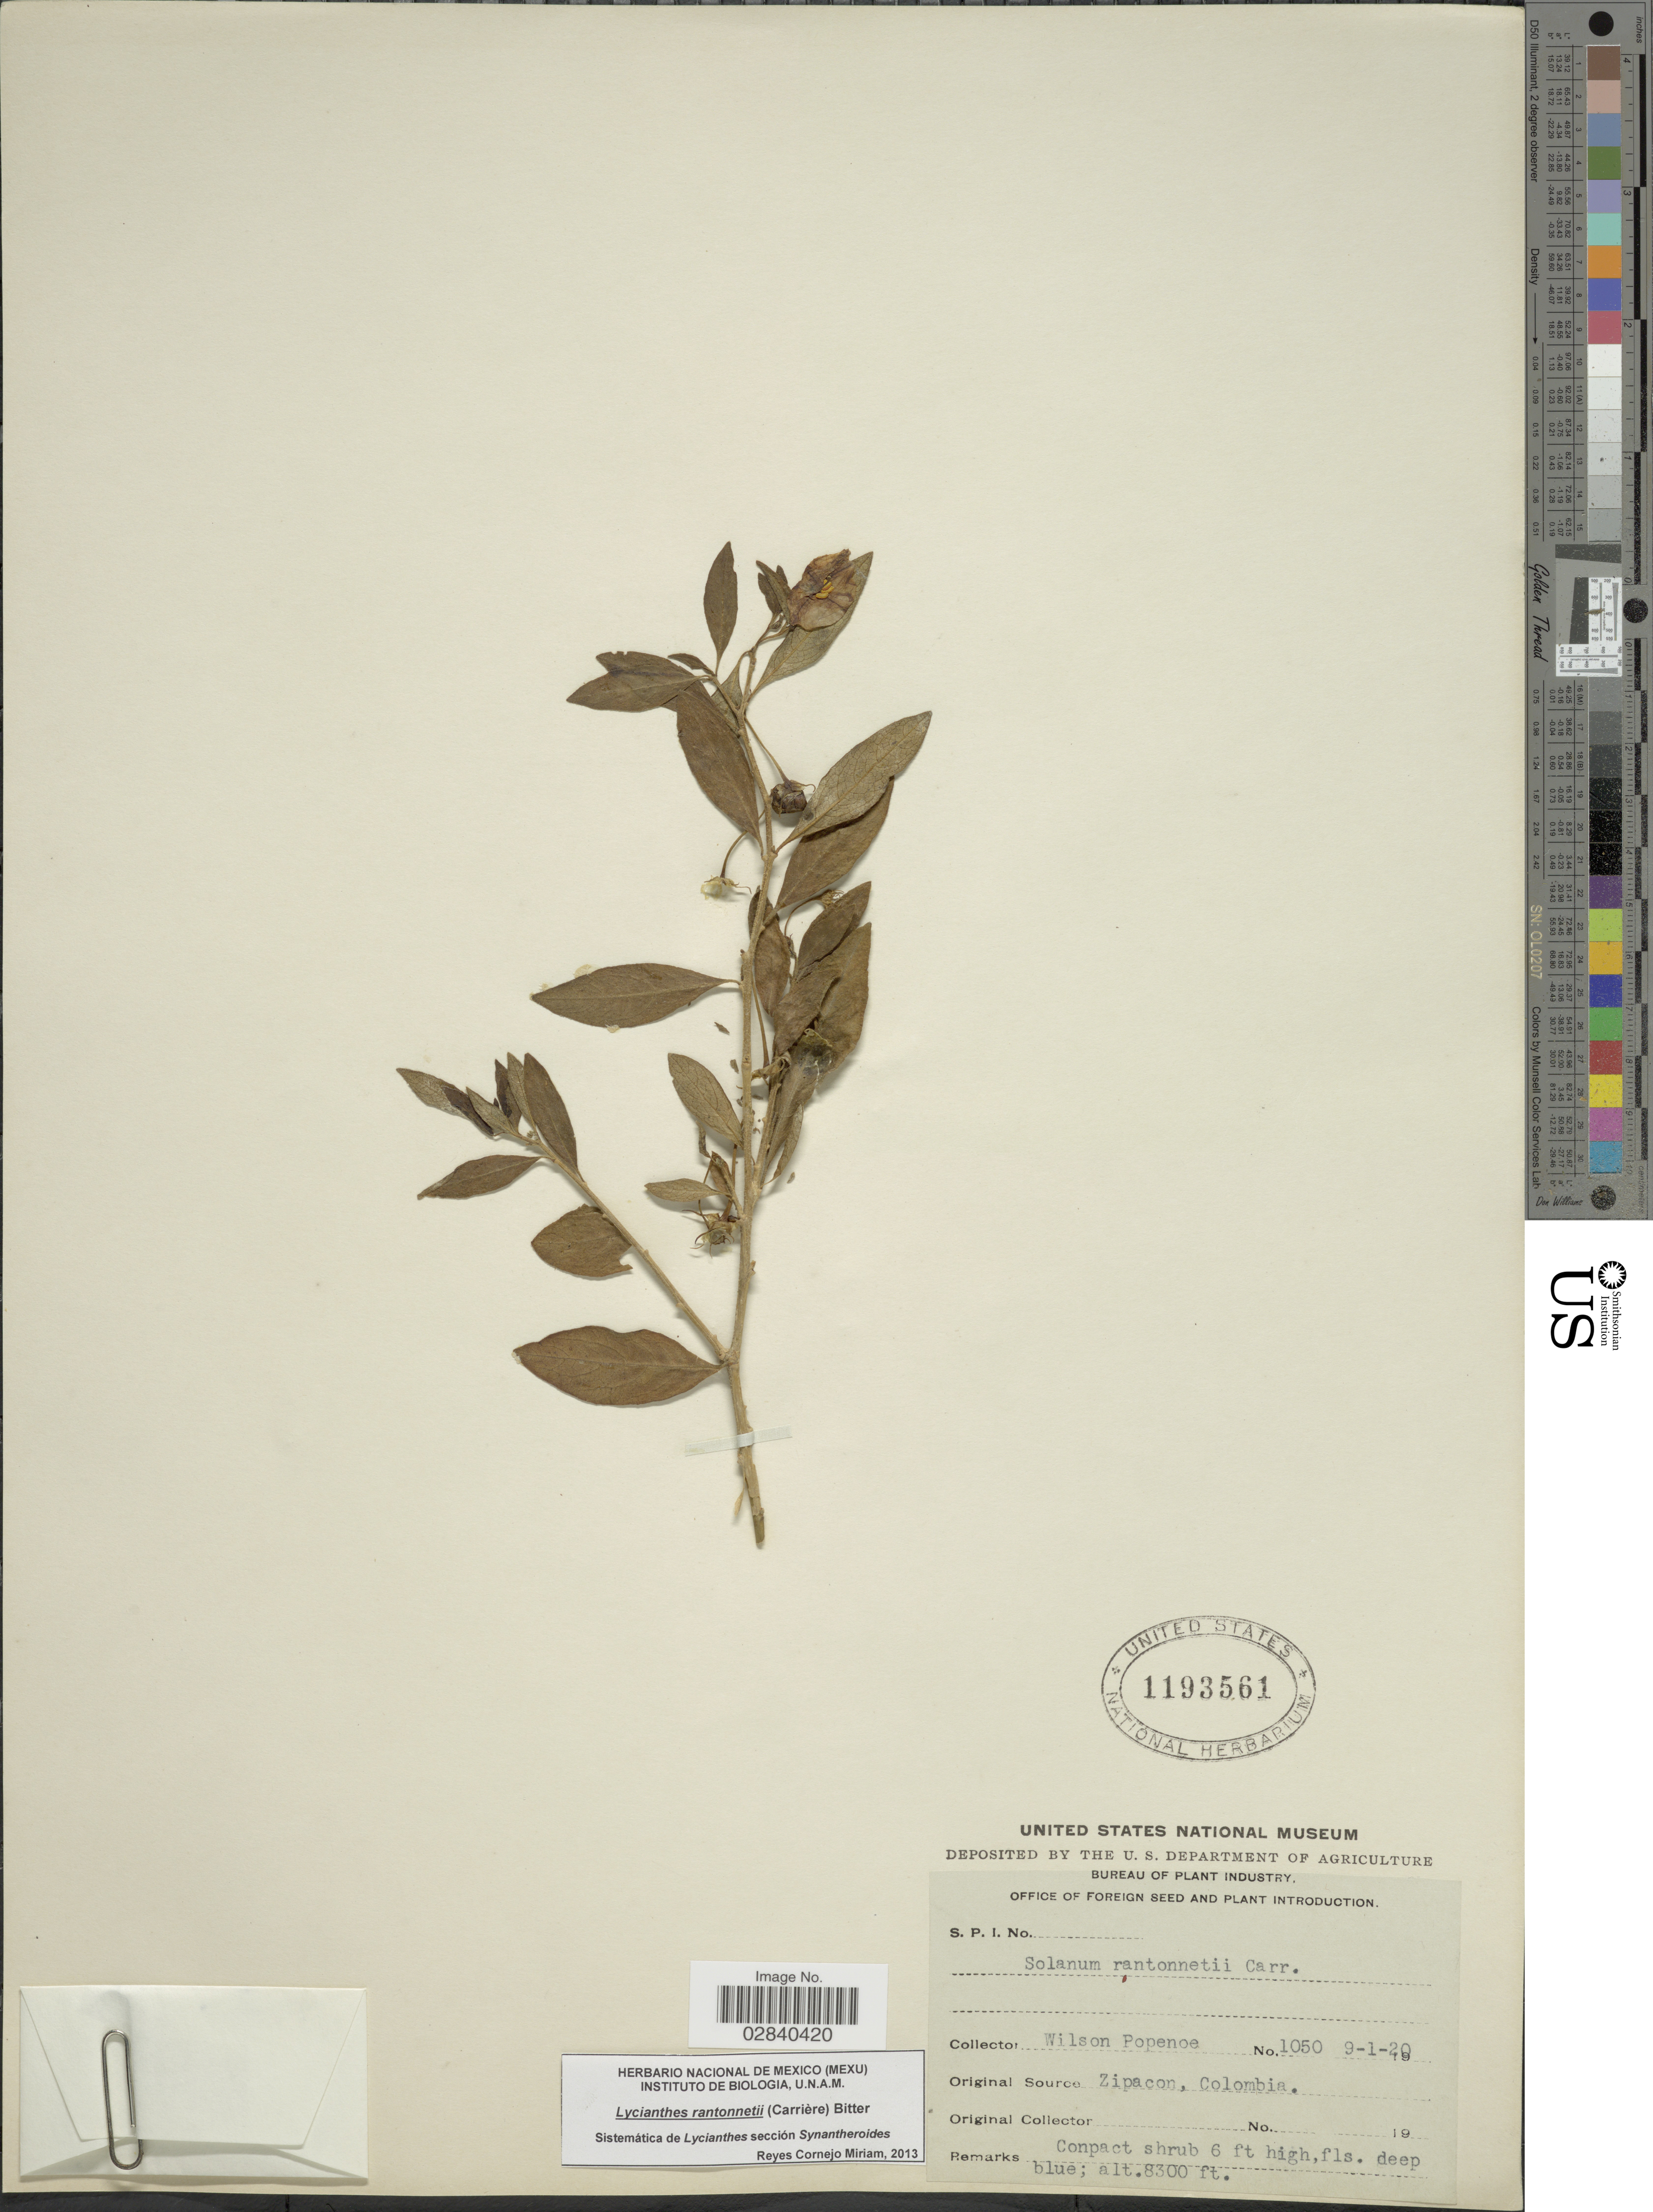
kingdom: Plantae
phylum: Tracheophyta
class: Magnoliopsida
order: Solanales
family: Solanaceae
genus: Lycianthes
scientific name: Lycianthes rantonnetii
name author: (Lesc.) Bitter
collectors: W. Popenoe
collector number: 1050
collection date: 1920-01-09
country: Colombia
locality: Zipacon.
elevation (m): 2530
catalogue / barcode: US 1193561